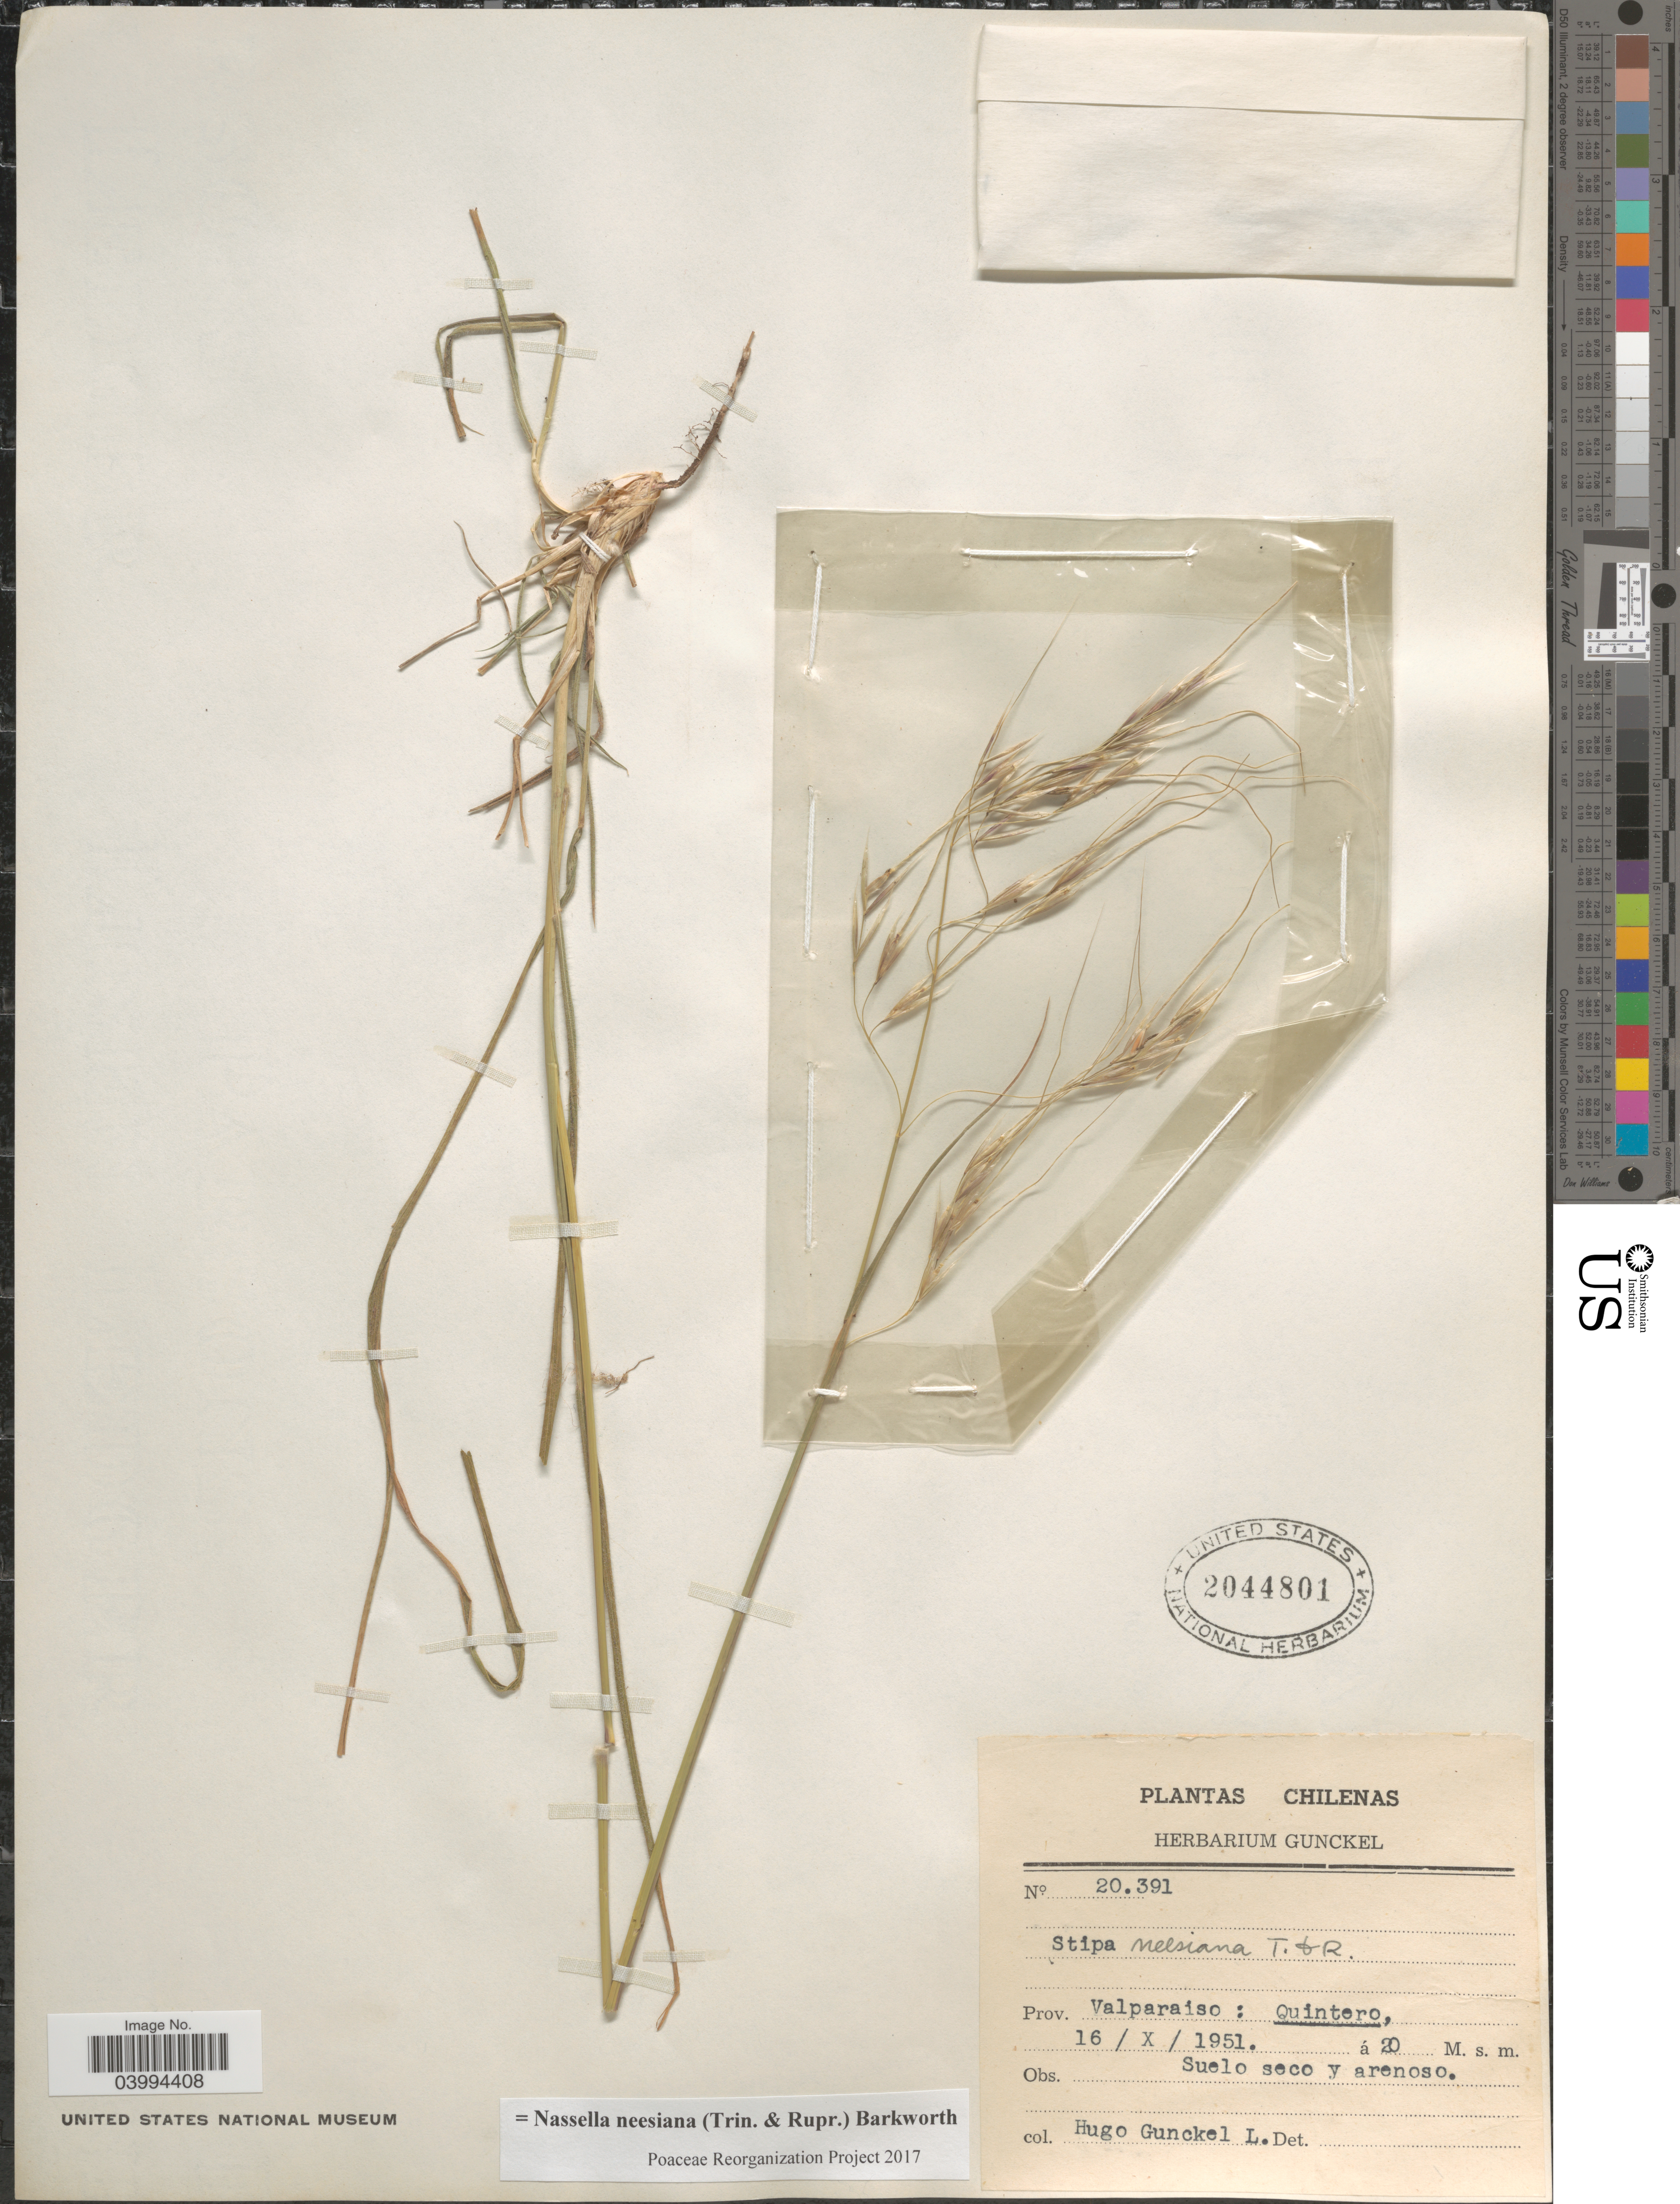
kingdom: Plantae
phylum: Tracheophyta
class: Liliopsida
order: Poales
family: Poaceae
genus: Nassella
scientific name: Nassella neesiana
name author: (Trin. & Rupr.) Barkworth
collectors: H. Gunckel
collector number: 20391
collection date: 1951-10-16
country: Chile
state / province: Valparaíso (V)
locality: Quintero.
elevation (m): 20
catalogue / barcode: US 2044801